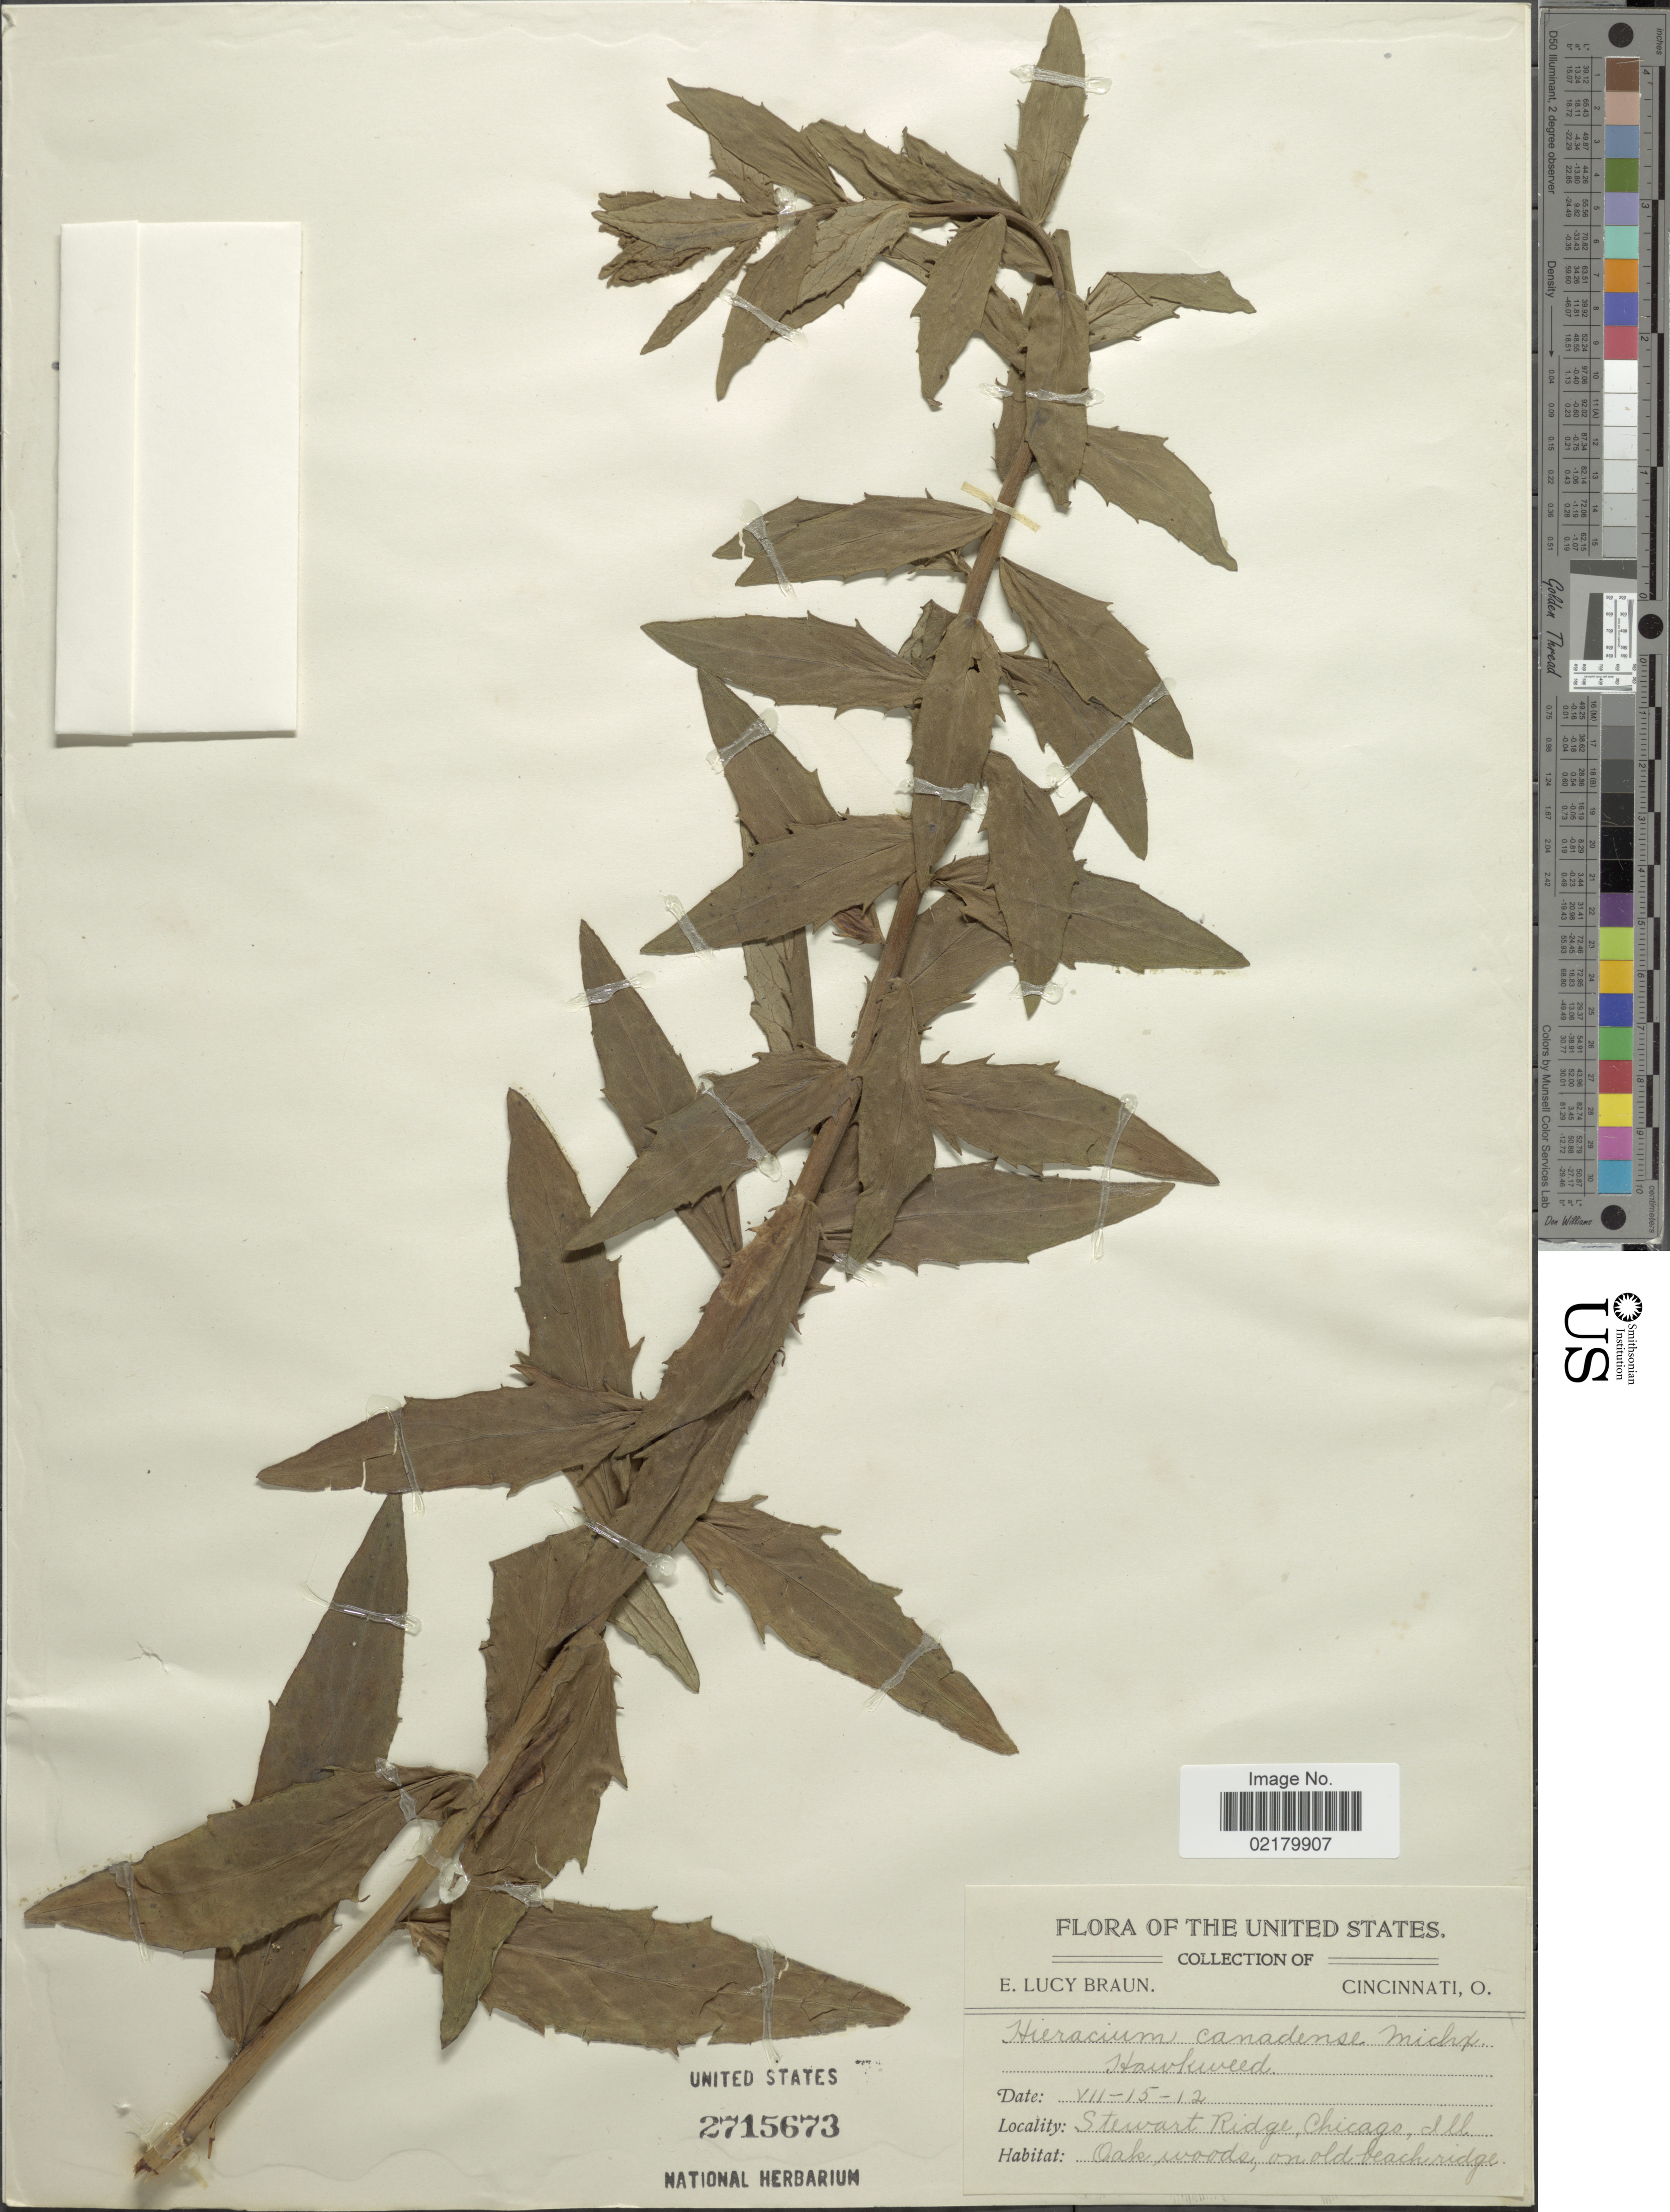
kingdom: Plantae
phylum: Tracheophyta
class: Magnoliopsida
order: Asterales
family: Asteraceae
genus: Hieracium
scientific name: Hieracium canadense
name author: Michx.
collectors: E. L. Braun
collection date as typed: Transcribed d/m/y: 15/7/12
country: United States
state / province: Illinois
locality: Stewart Ridge, Chicago, on old beach ridge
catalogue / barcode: US 2715673